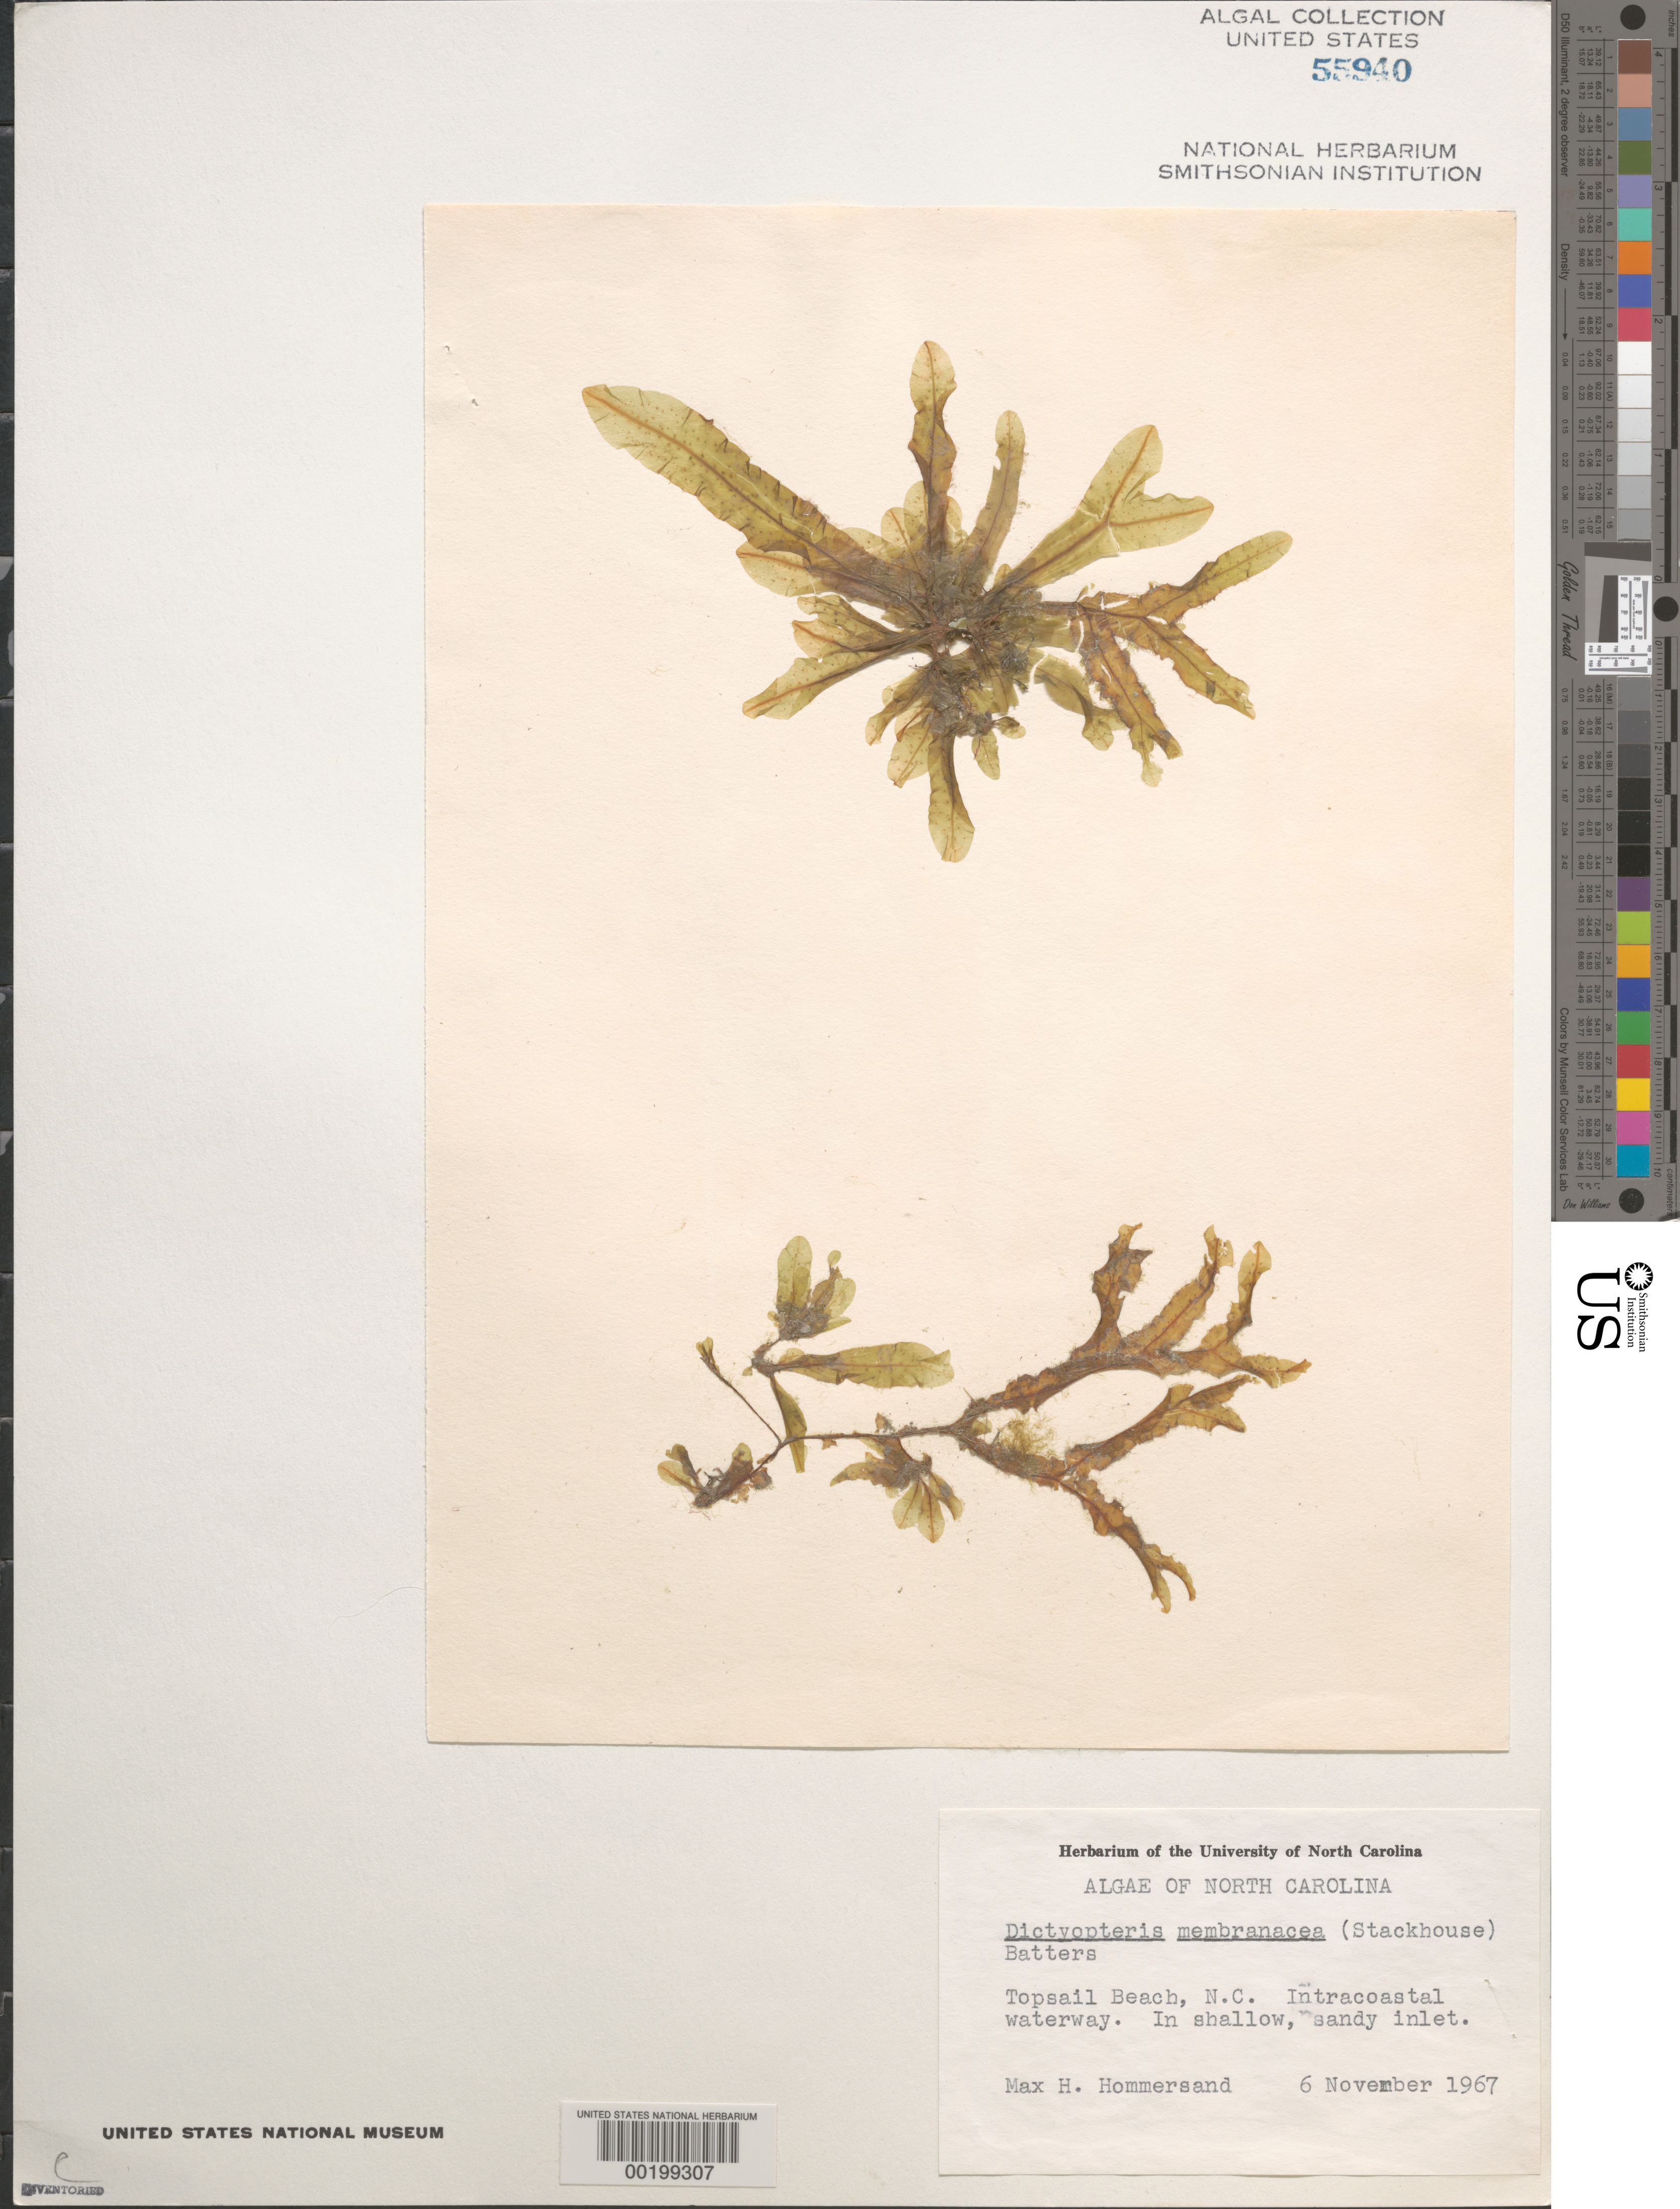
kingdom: Chromista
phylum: Ochrophyta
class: Phaeophyceae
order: Dictyotales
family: Dictyotaceae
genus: Dictyopteris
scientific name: Dictyopteris polypodioides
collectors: M. H. Hommersand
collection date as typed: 06 Nov 1967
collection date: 1967-11-06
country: United States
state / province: North Carolina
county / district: Onslow County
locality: Topsail Beach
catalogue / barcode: US 55940